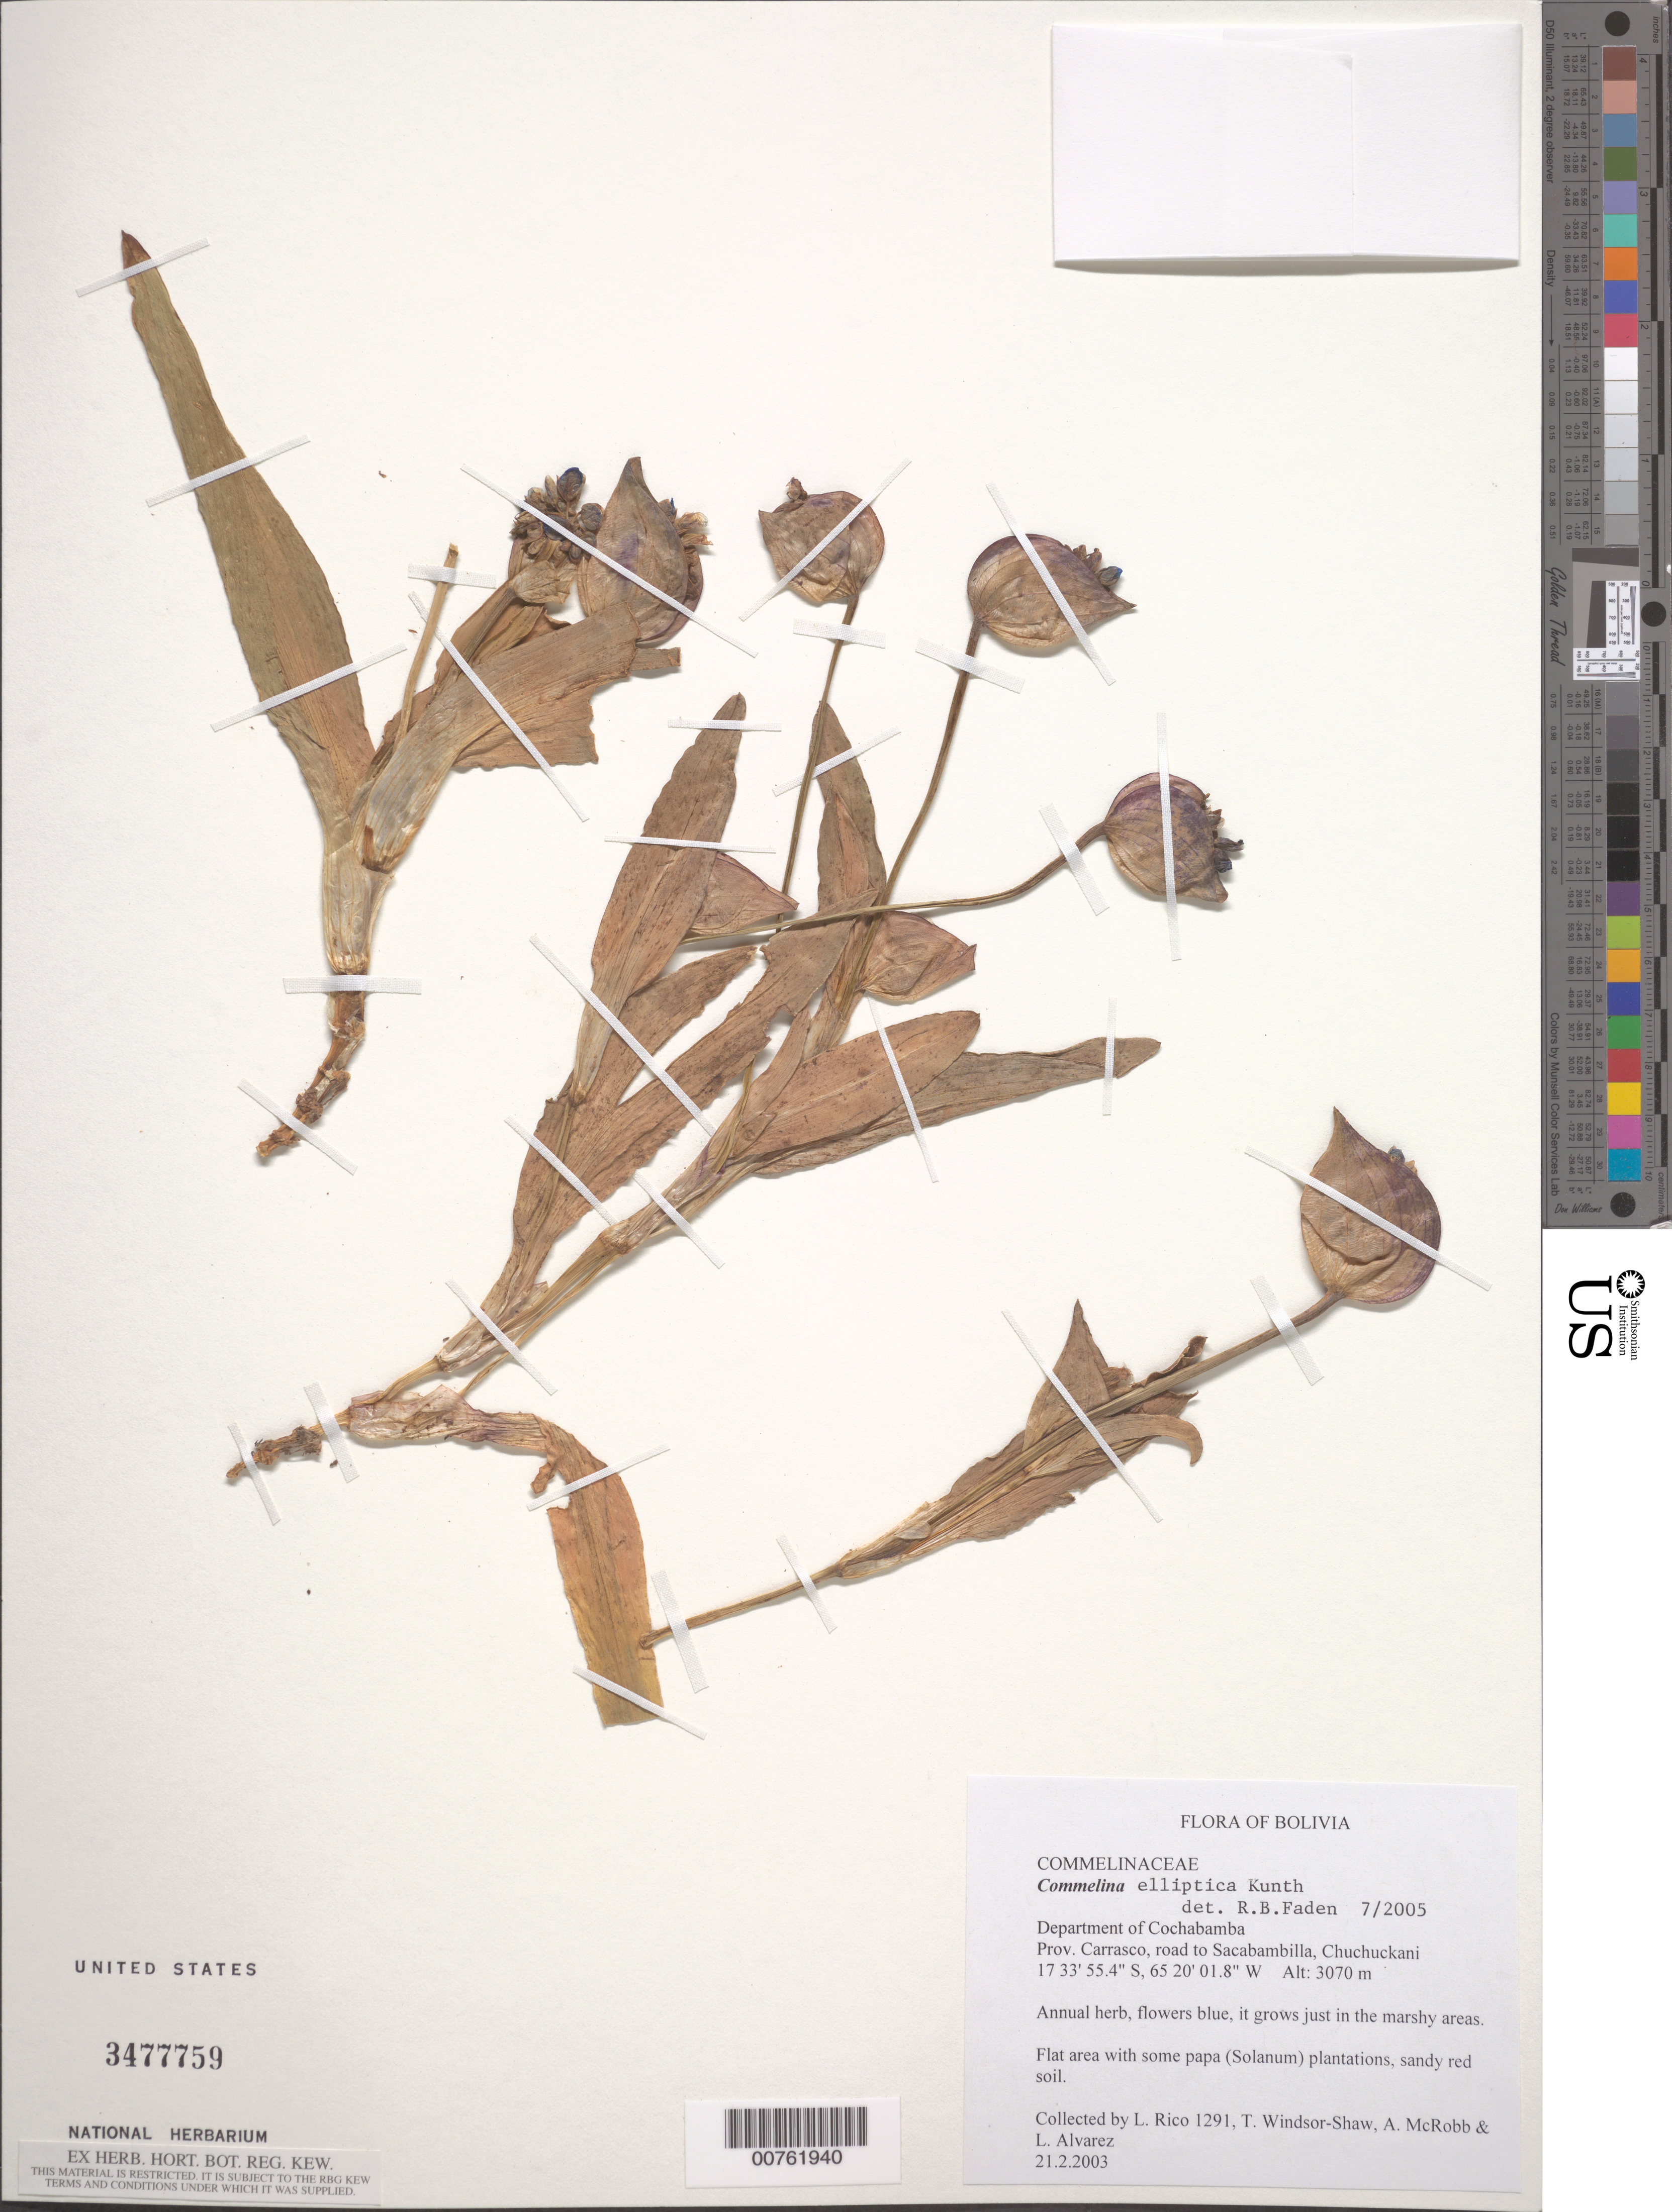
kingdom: Plantae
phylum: Tracheophyta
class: Liliopsida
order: Commelinales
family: Commelinaceae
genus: Commelina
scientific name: Commelina elliptica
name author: Kunth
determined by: Faden, Robert B., (US), Smithsonian Institution - National Museum of Natural History (UNITED STATES)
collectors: M. Rico Arce et al.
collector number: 1291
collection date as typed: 21 Feb 2003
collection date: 2003-02-21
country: Bolivia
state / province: Cochabamba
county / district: Carrasco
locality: Road to Sacabambilla, Chuchuckani.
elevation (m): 3070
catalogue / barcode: US 3477759